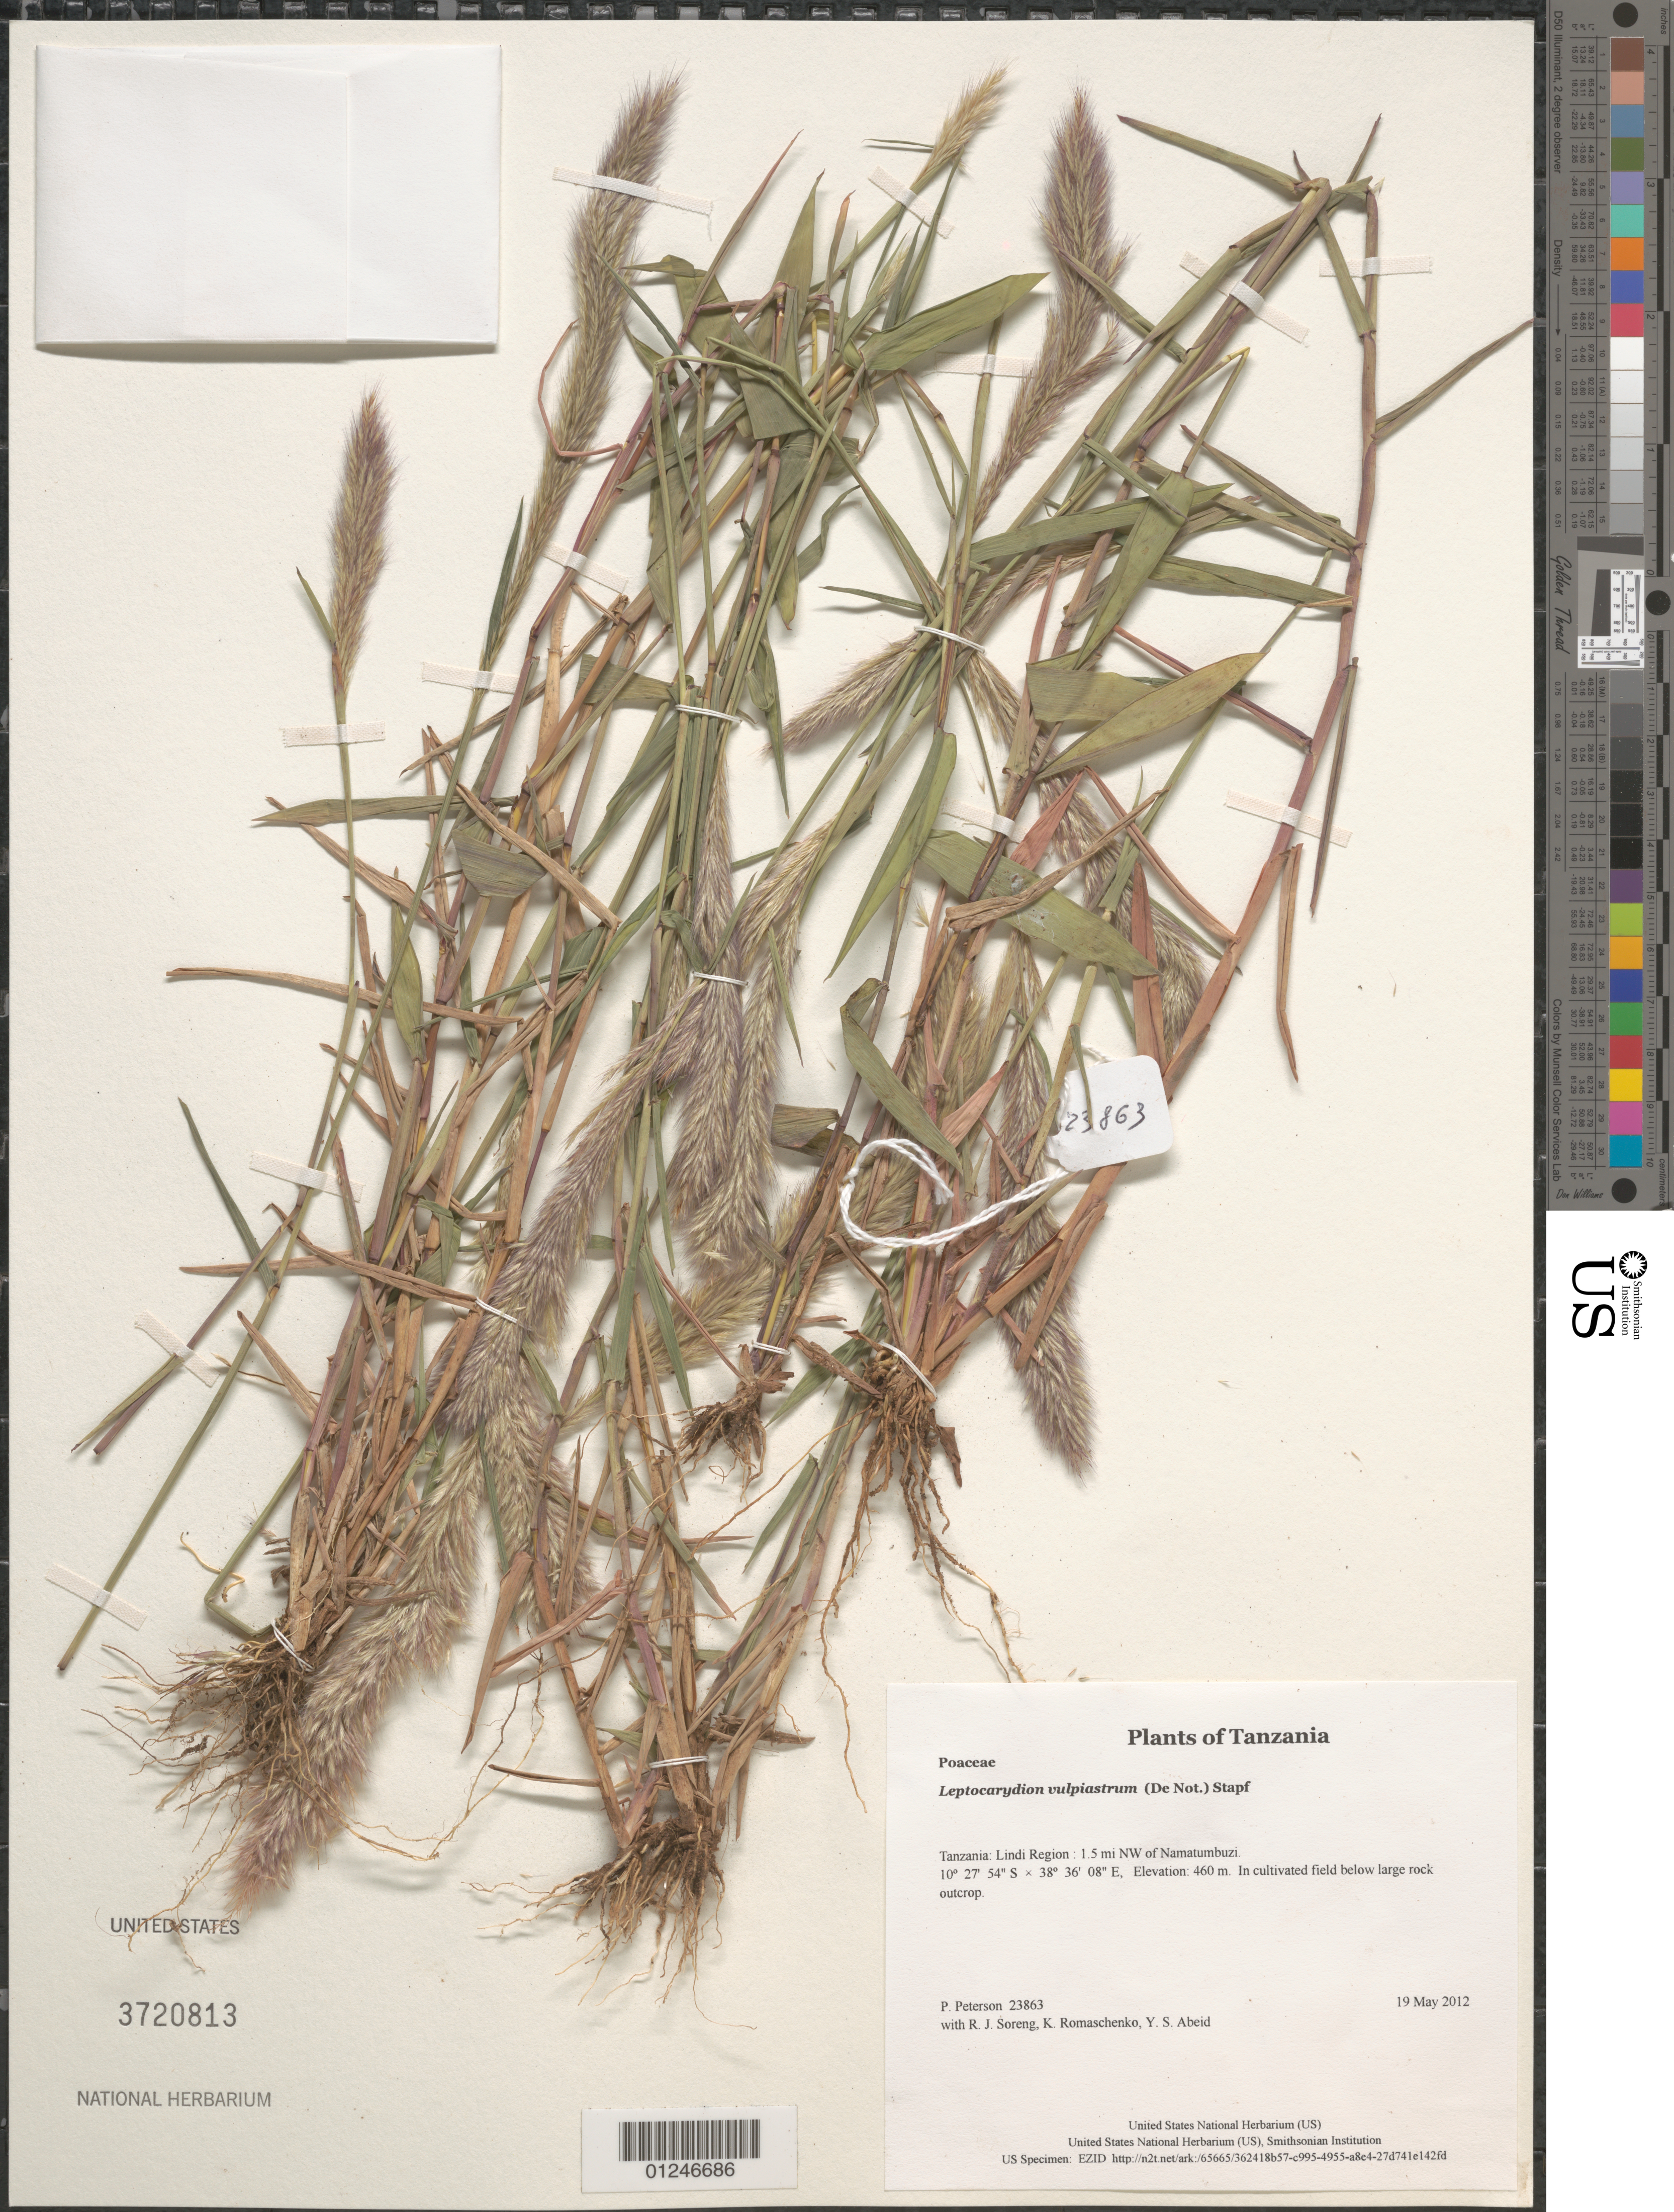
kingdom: Plantae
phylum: Tracheophyta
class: Liliopsida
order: Poales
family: Poaceae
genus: Leptocarydion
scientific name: Leptocarydion vulpiastrum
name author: (De Not.) Stapf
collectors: P. M. Peterson, R. J. Soreng, K. Romaschenko & Y. Abeid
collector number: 23863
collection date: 2012-05-19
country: Tanzania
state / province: Lindi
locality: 1.5 mi NW of Namatumbuzi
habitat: In cultivated field below large rock outcrop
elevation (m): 460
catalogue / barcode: US 3720813